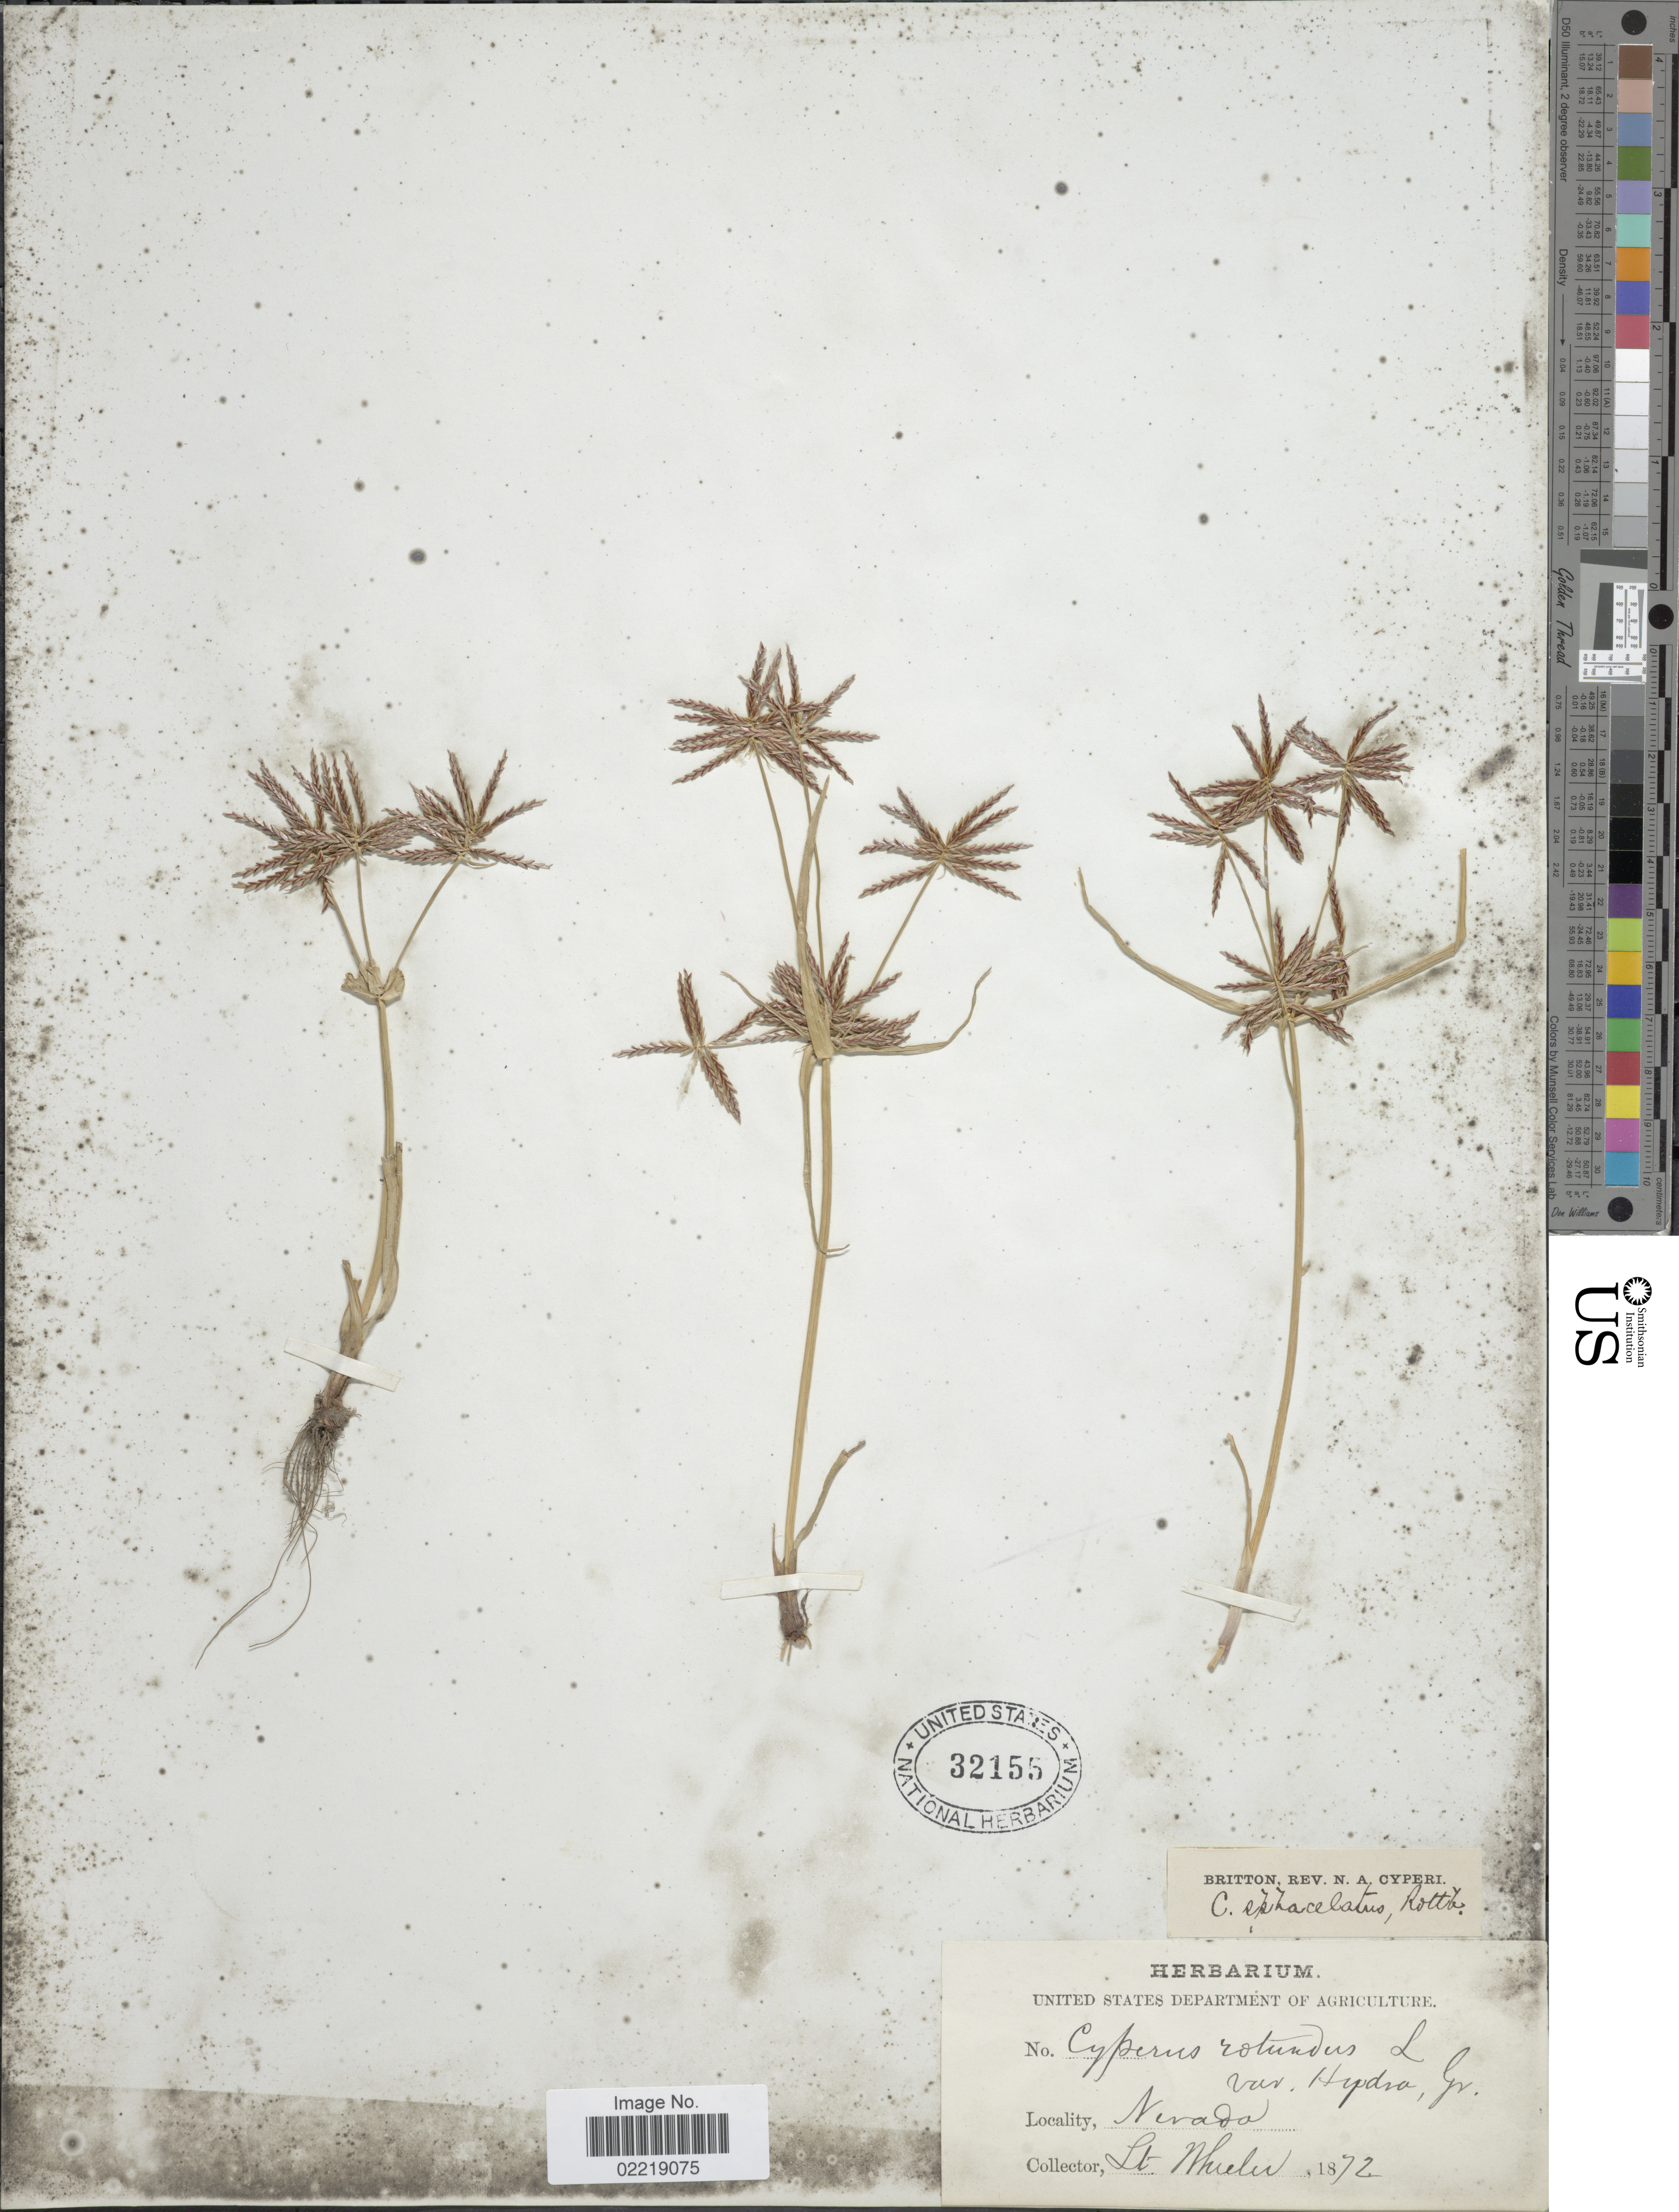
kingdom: Plantae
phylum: Tracheophyta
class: Liliopsida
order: Poales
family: Cyperaceae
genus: Cyperus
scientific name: Cyperus setigerus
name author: Torr. & Hook.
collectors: -- Wheeler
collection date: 1872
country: United States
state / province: Nevada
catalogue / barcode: US 32155